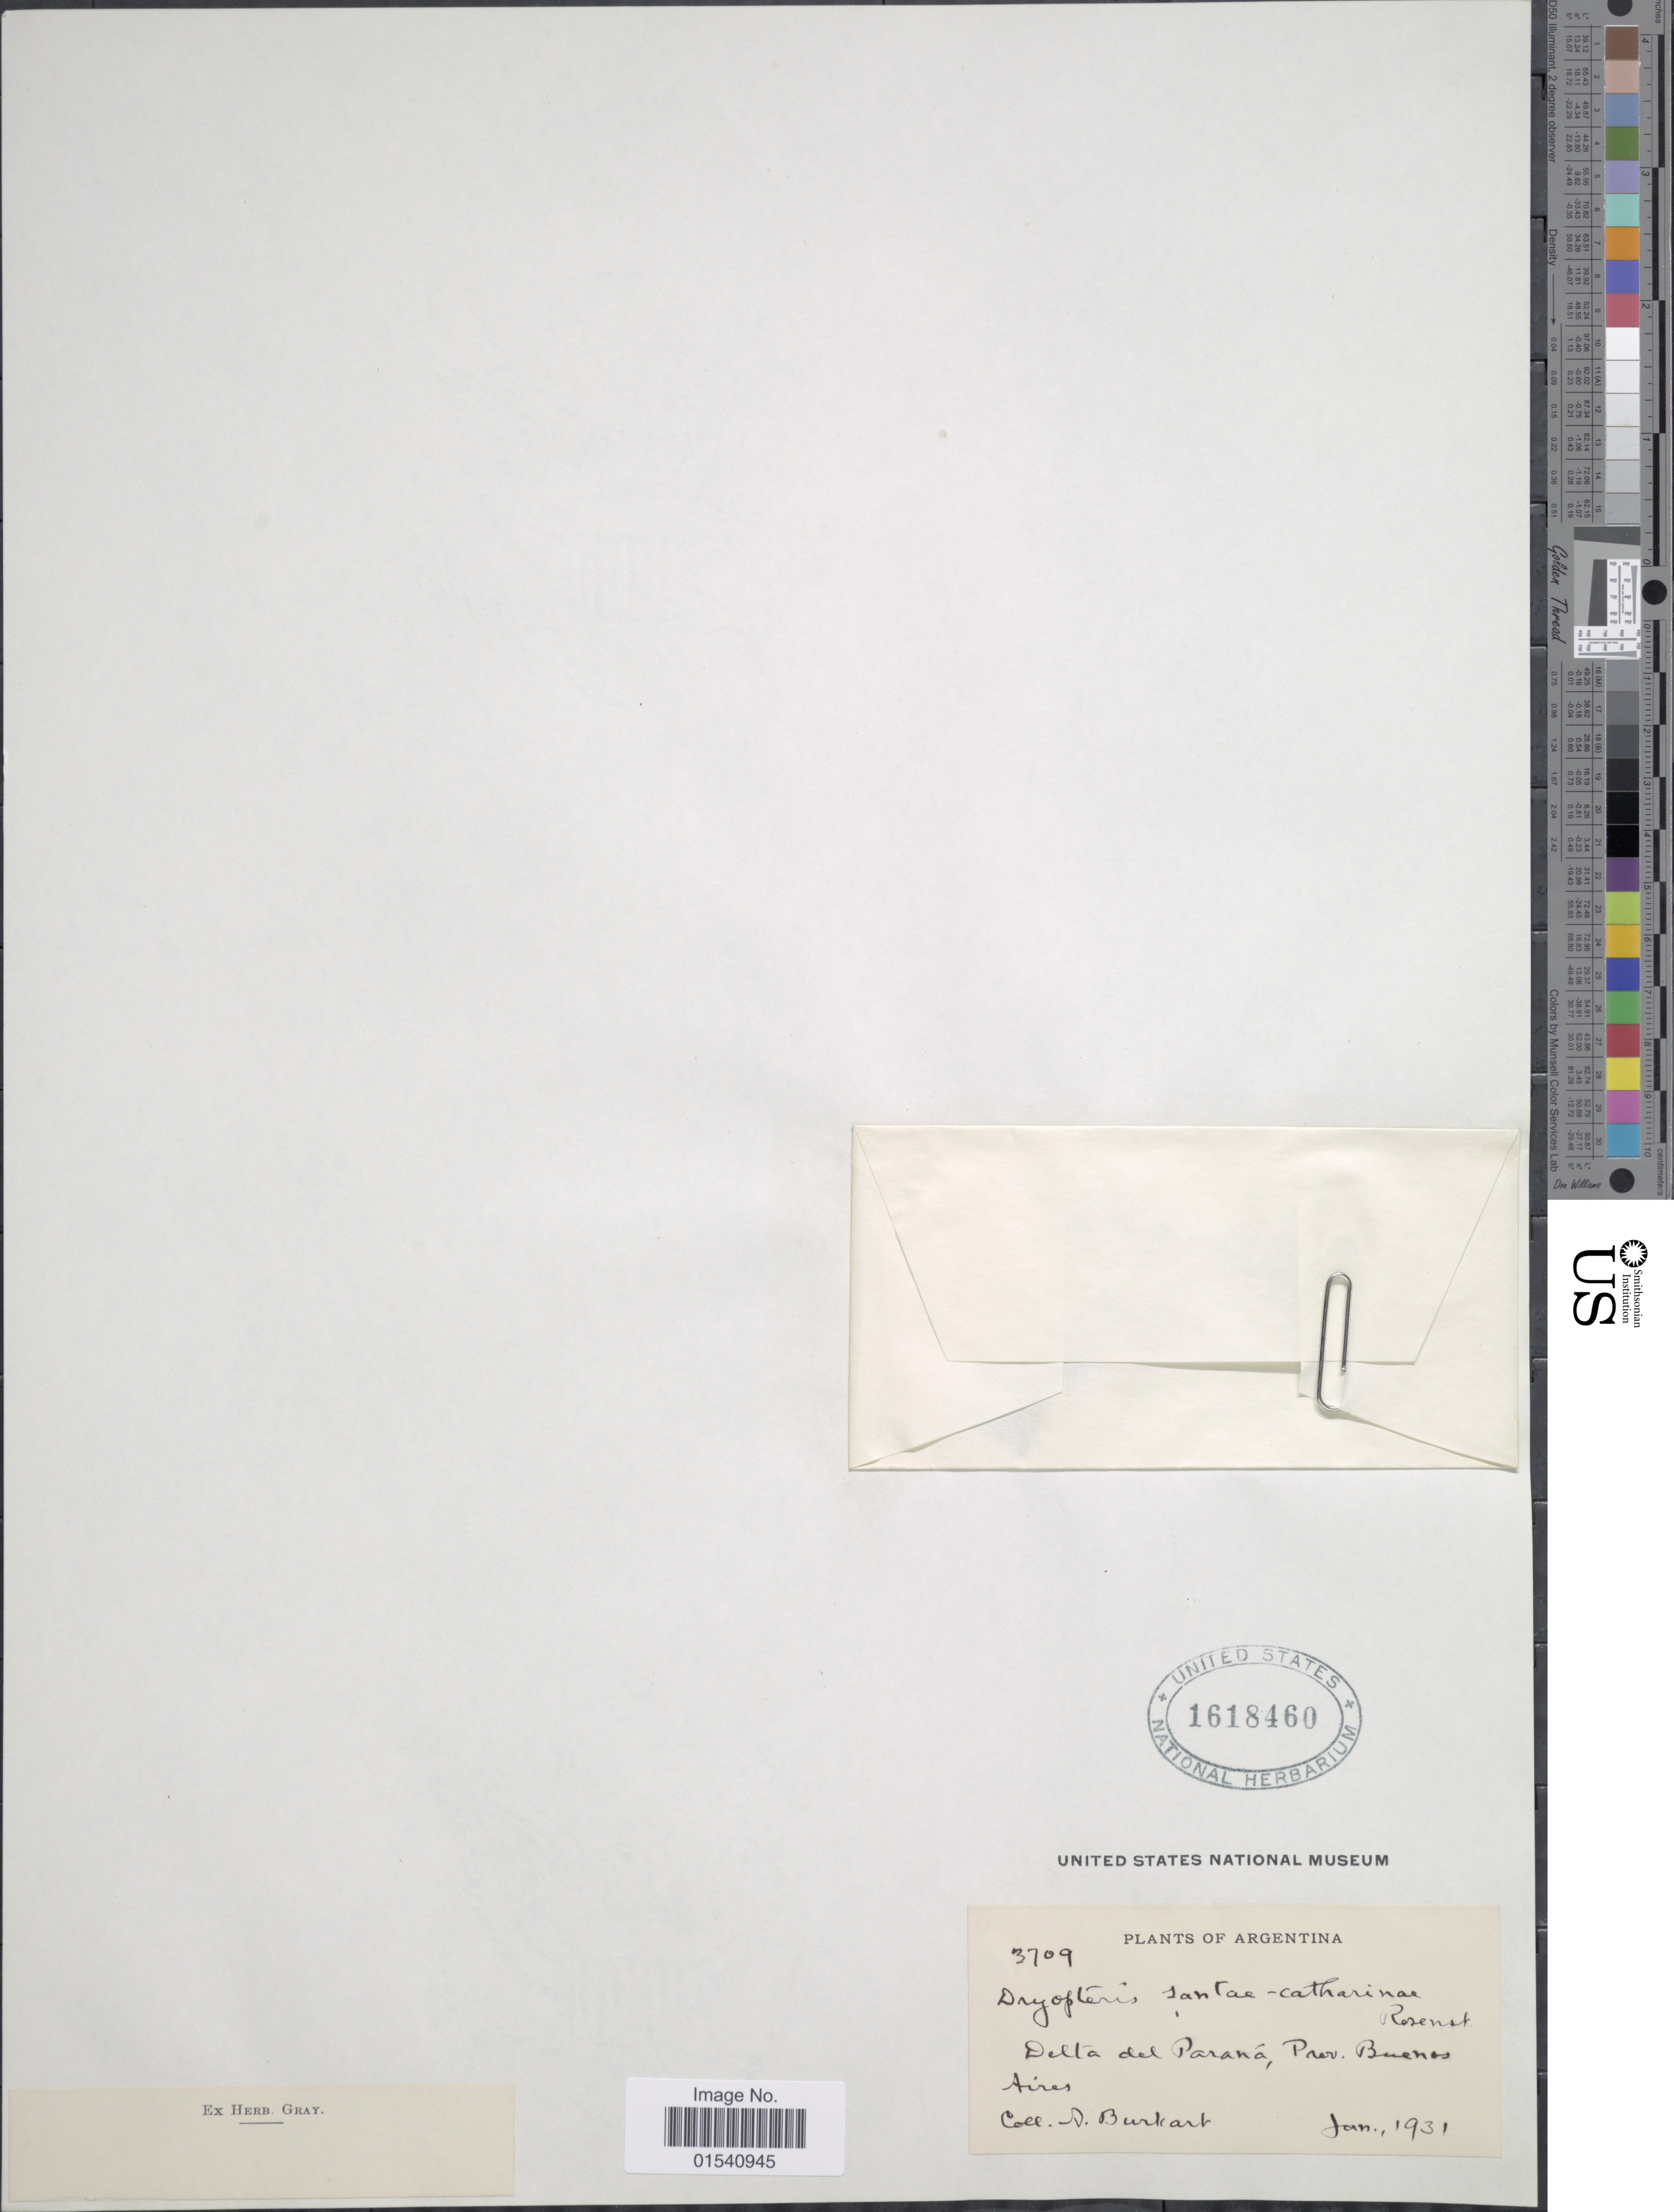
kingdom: Plantae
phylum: Tracheophyta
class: Polypodiopsida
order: Polypodiales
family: Thelypteridaceae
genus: Amauropelta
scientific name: Amauropelta sancta-catharinae (Rosenst.) comb. nov., ined 2015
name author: (Rosenst.)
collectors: A. E. Burkart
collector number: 3709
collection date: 1931-01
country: Argentina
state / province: Buenos Aires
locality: Delta del Paraná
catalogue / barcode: US 1618460